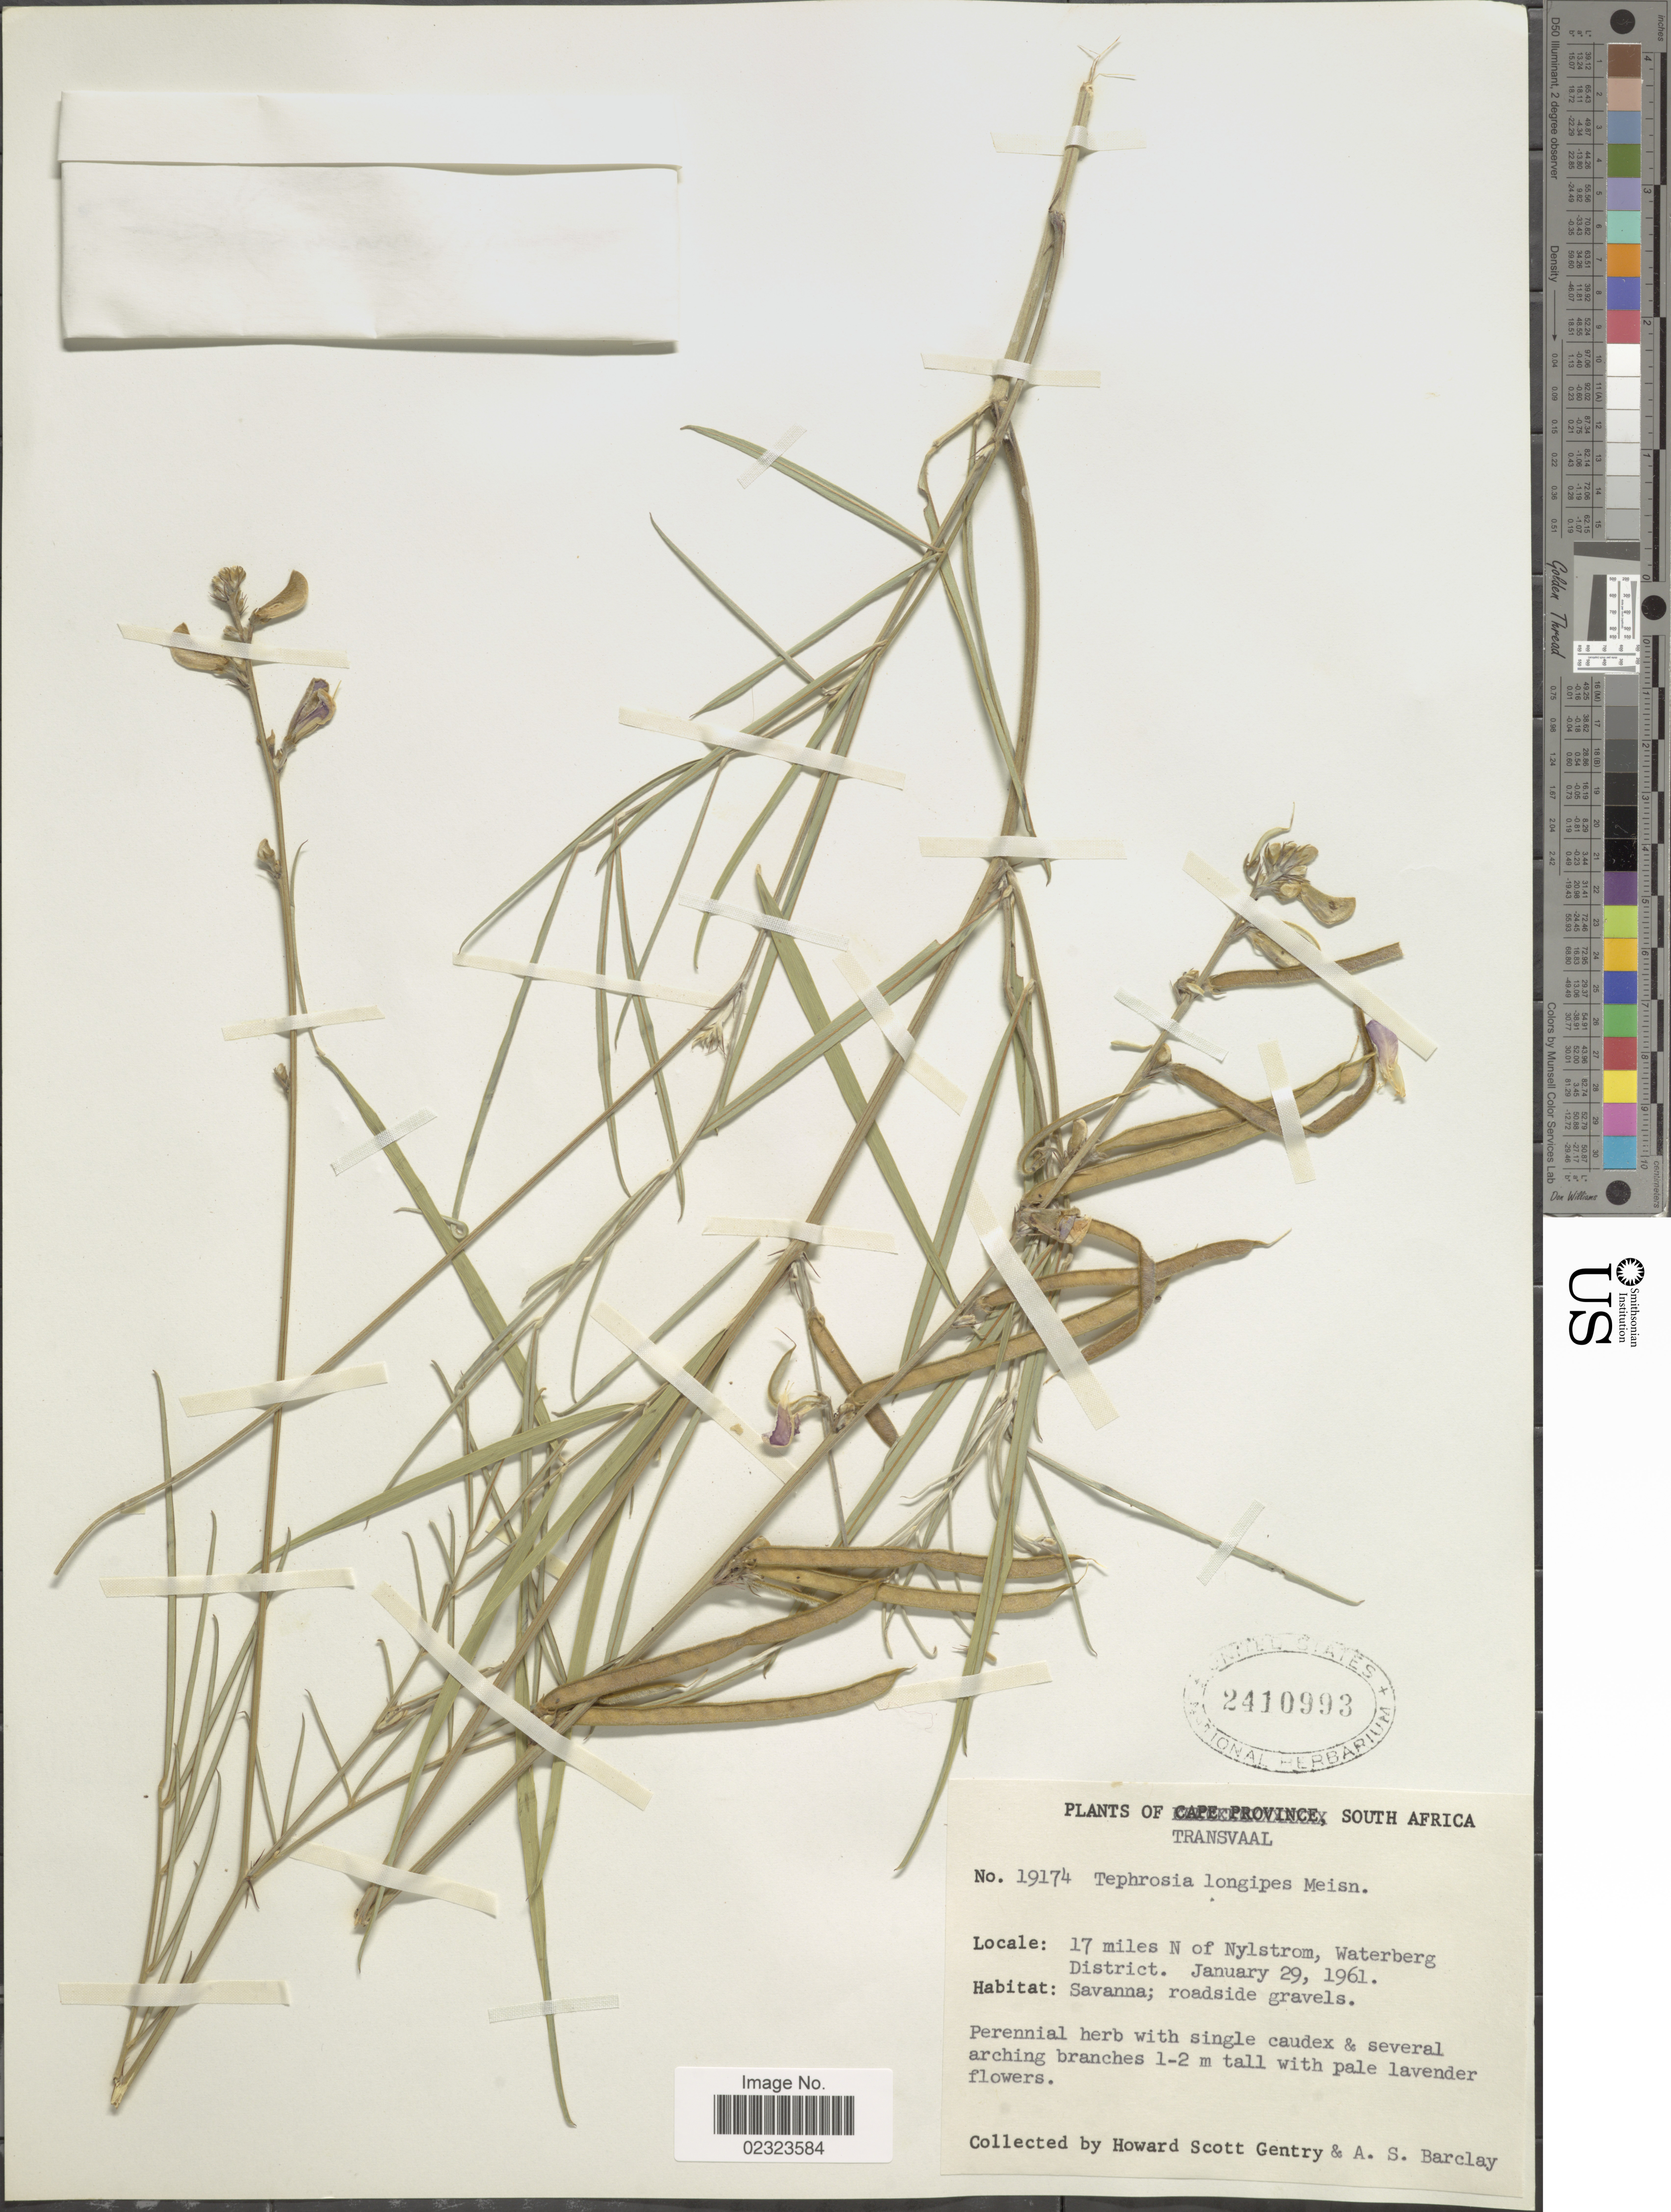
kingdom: Plantae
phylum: Tracheophyta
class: Magnoliopsida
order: Fabales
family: Fabaceae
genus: Tephrosia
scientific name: Tephrosia longipes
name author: Meisn.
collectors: H. S. Gentry & A. S. Barclay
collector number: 19174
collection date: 1961-01-29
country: South Africa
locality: Transvaal, 17 miles N of Nylstrom, Waterberg District, savann, roadside gravels.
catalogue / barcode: US 2410993